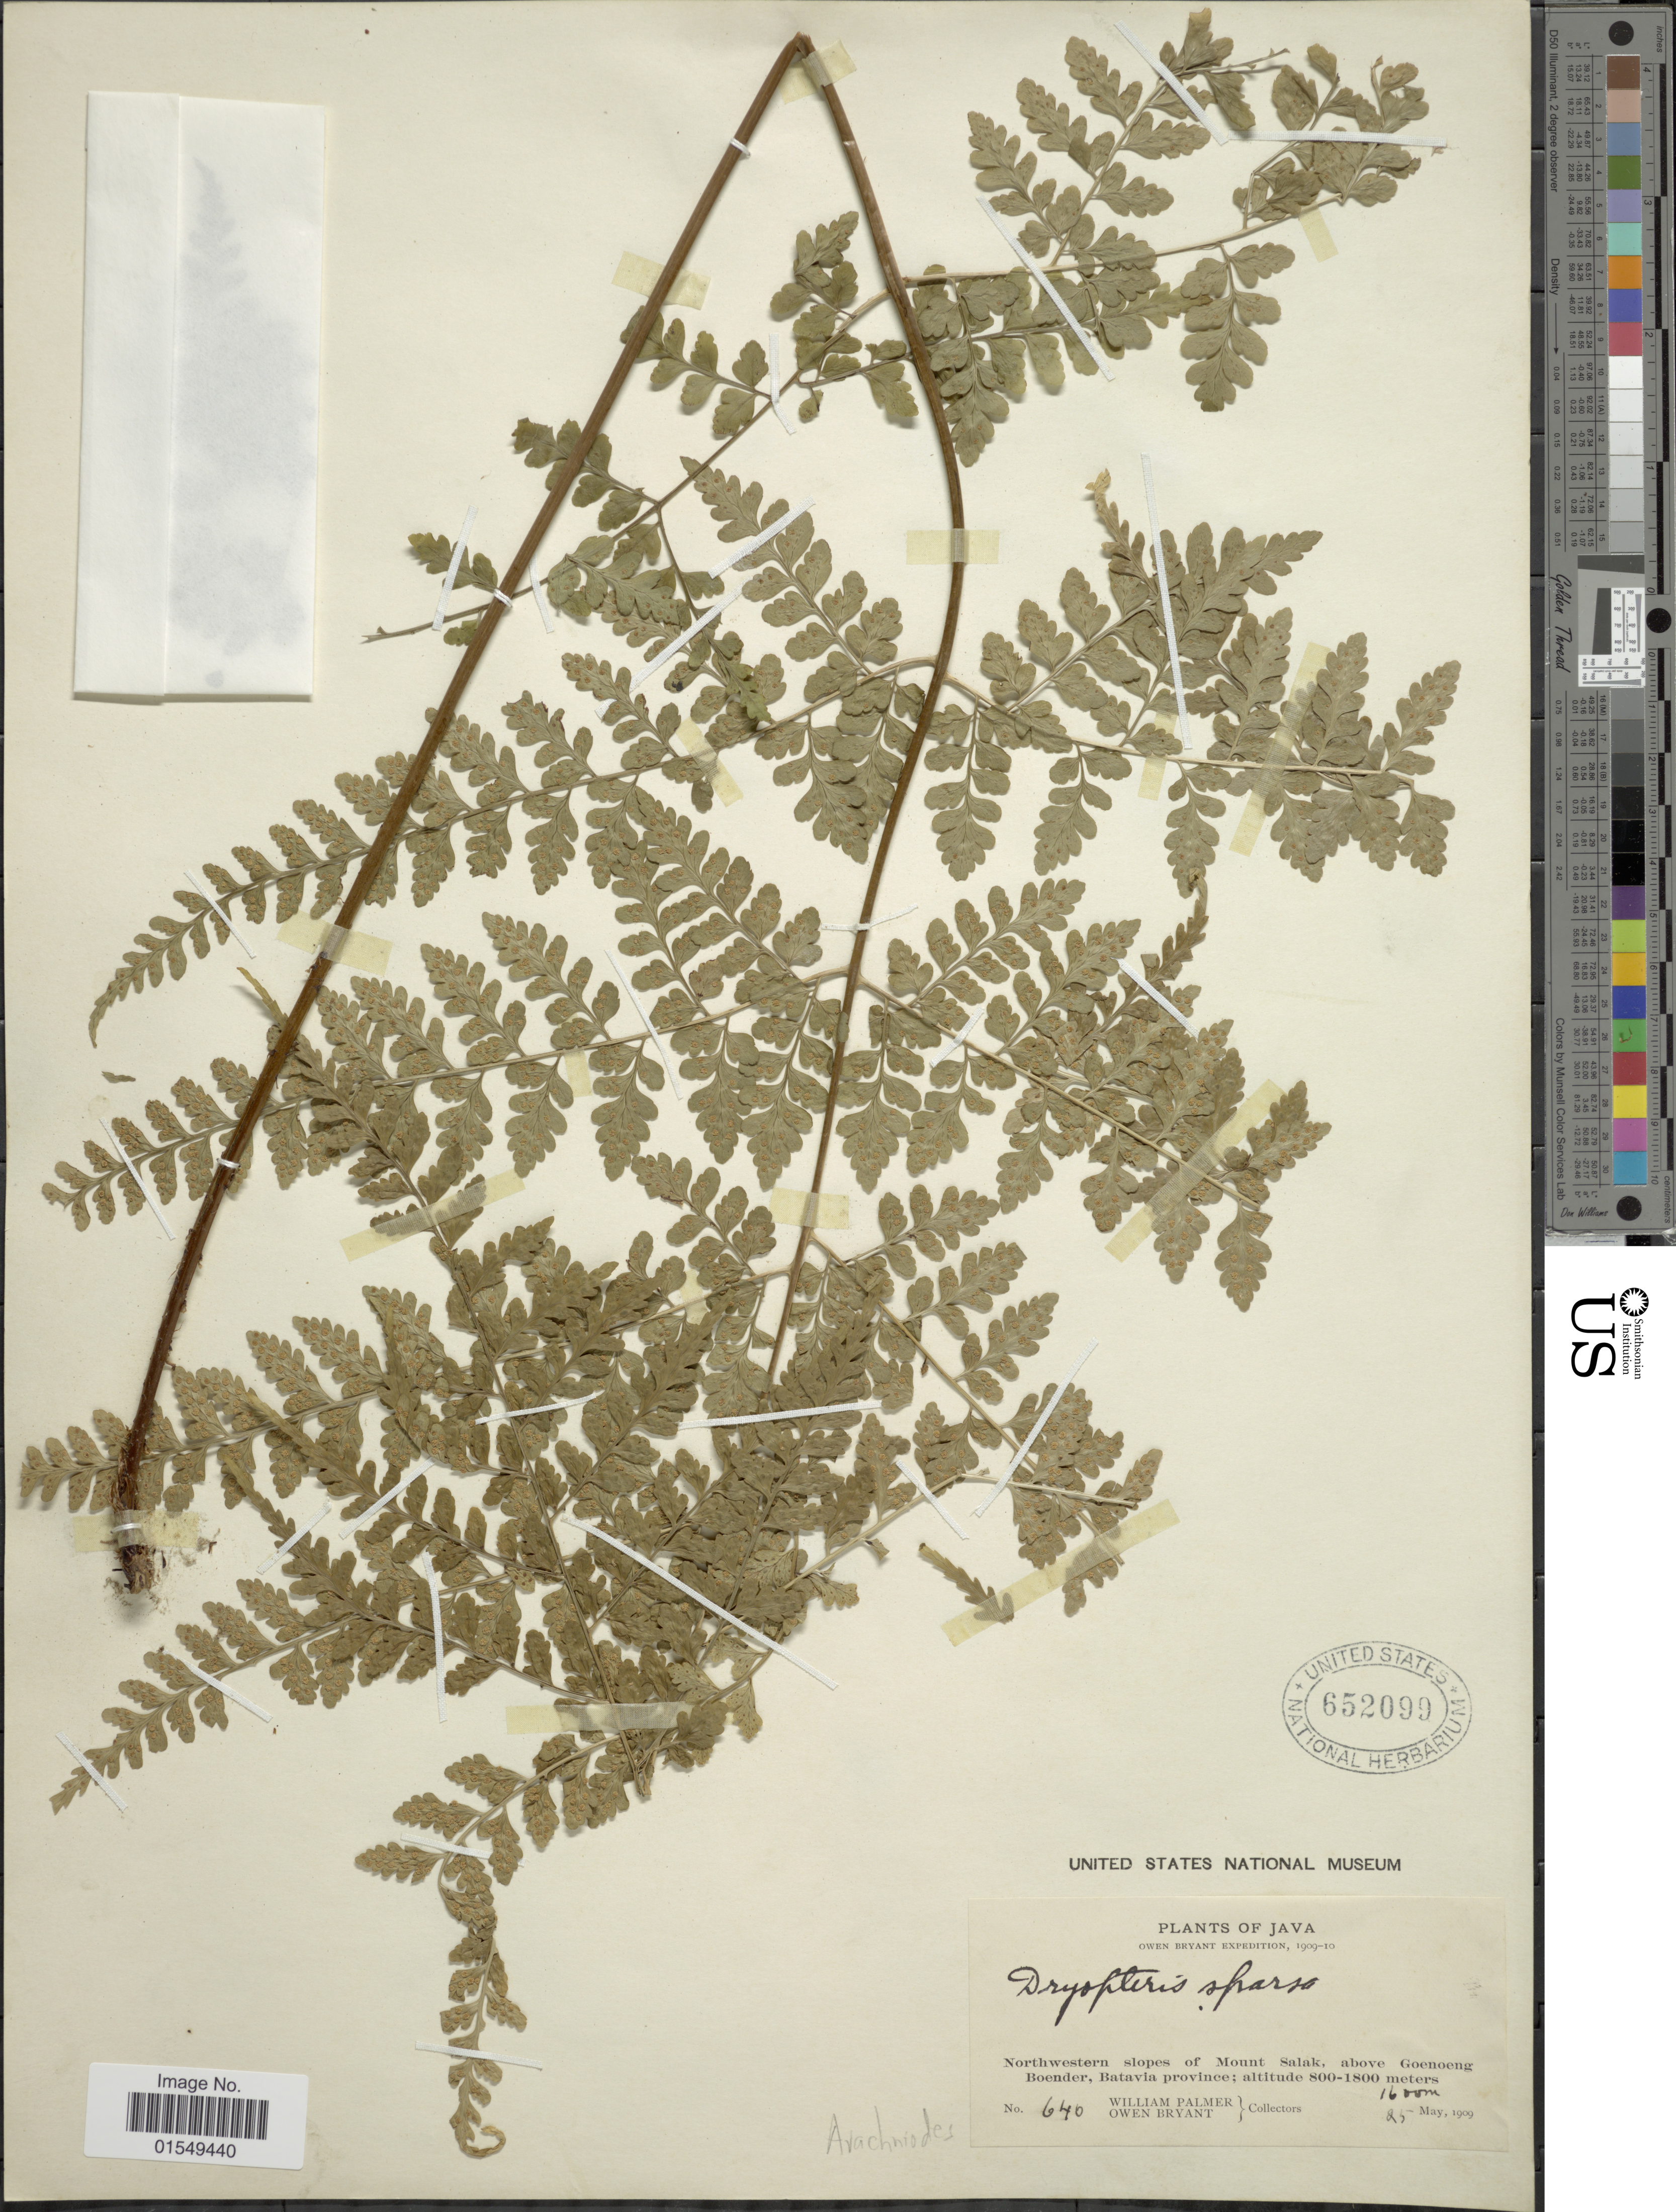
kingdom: Plantae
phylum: Tracheophyta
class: Polypodiopsida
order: Polypodiales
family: Dryopteridaceae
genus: Arachniodes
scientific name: Arachniodes hasseltii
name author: (Blume) Ching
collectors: W. Palmer & O. Bryant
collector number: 640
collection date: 1909-05-25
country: Indonesia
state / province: Java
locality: Northwestern slopes of Mount Salak, above Goenoeng boender, Batavia province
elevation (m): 1600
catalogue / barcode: US 652099